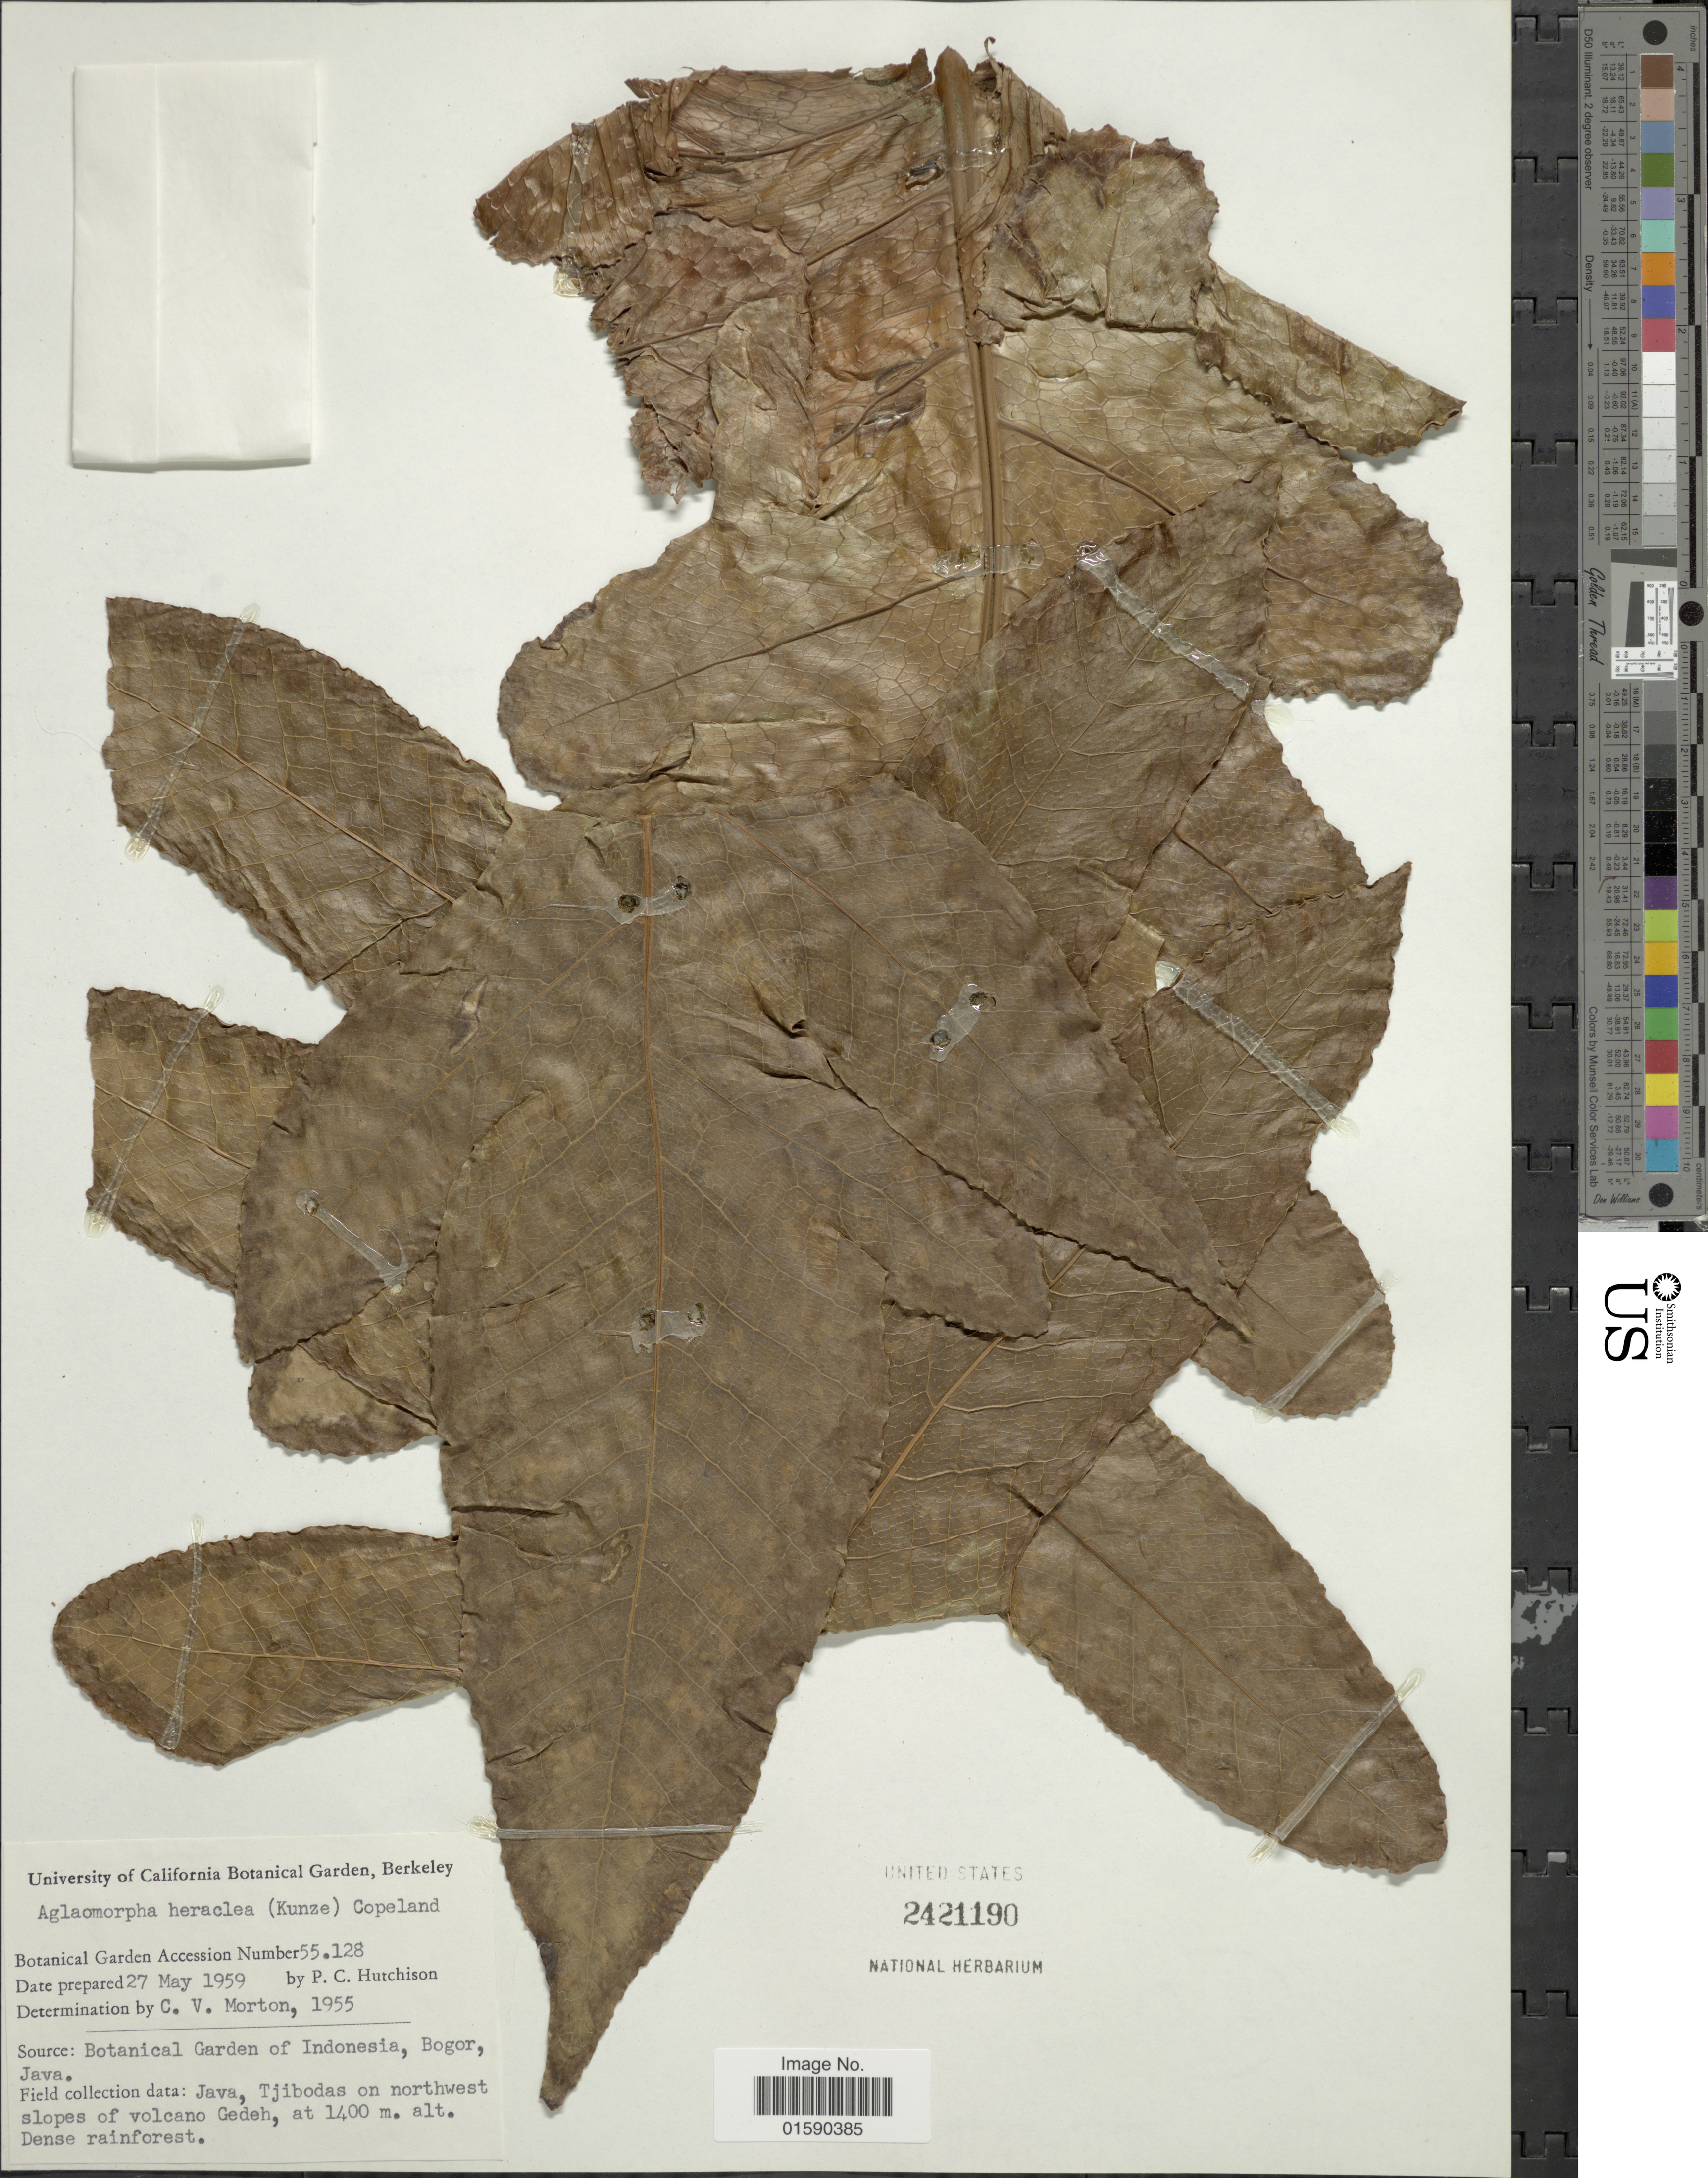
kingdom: Plantae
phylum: Tracheophyta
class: Polypodiopsida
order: Polypodiales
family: Polypodiaceae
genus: Aglaomorpha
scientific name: Aglaomorpha heraclea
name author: (Kunze) Copel.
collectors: P. C. Hutchison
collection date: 1959-05-27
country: United States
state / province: California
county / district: Alameda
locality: University of California Botanical Garden, Berkeley.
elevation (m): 1400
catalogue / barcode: US 2421190